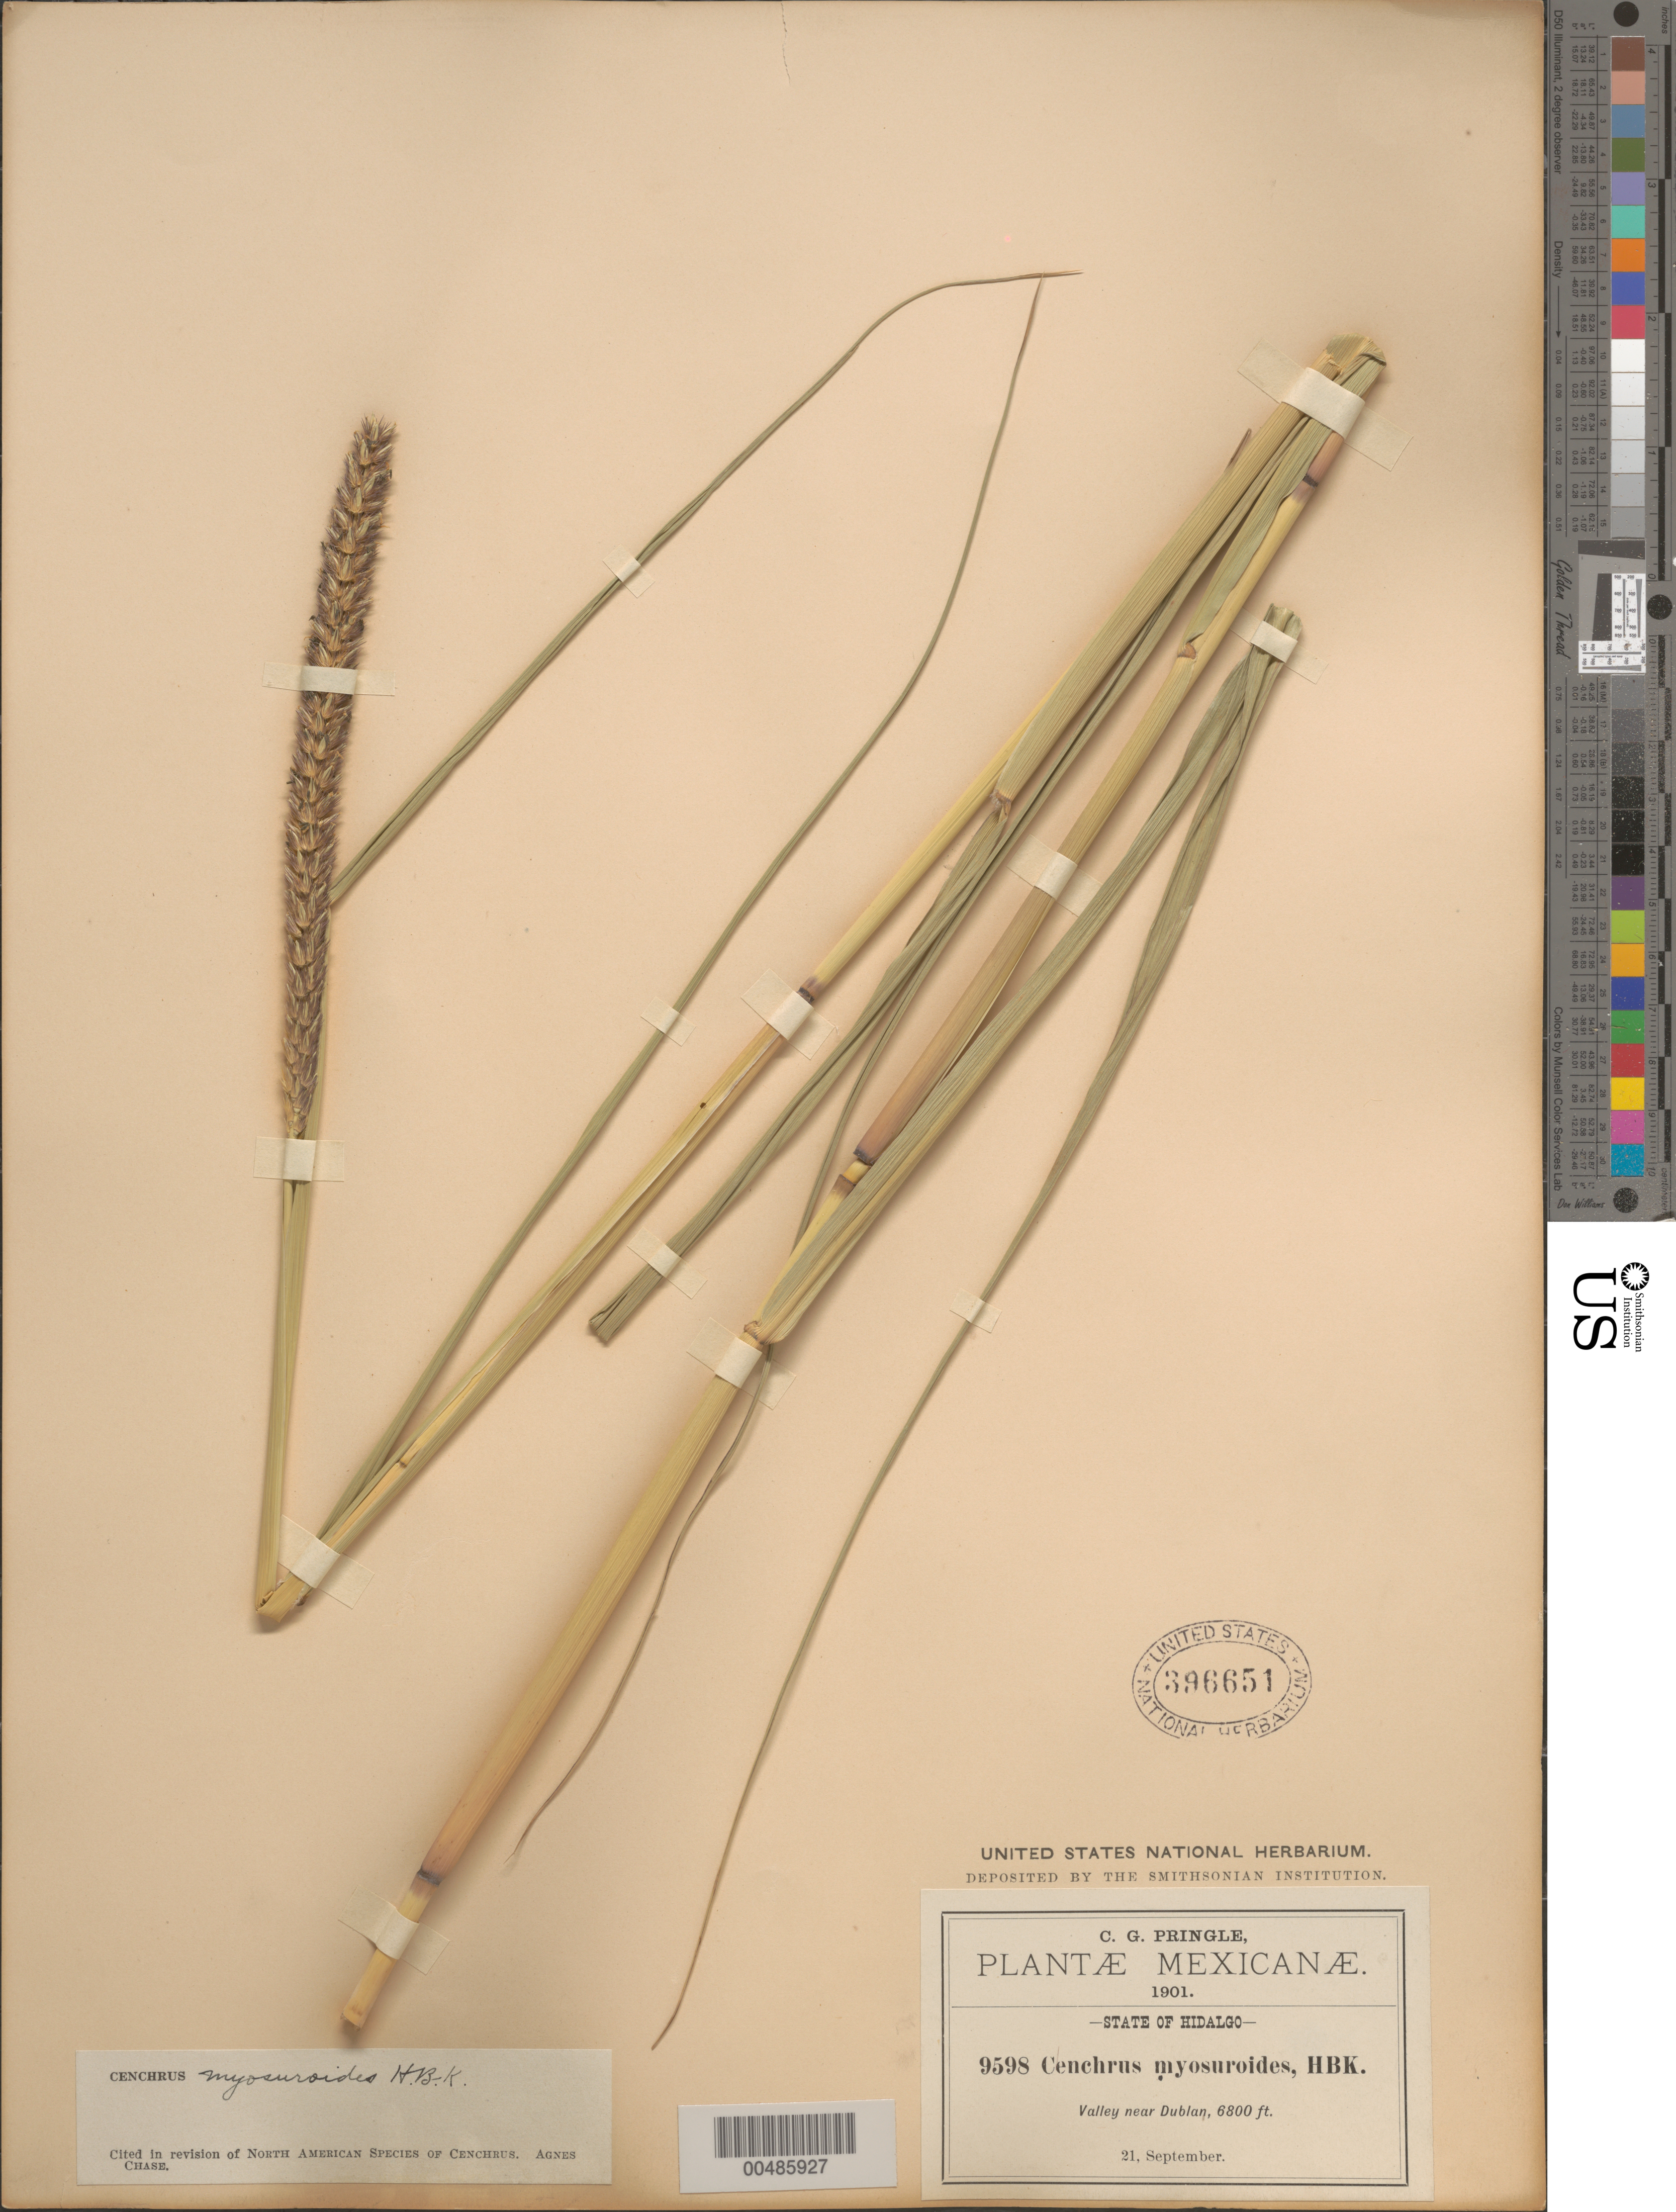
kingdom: Plantae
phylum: Tracheophyta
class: Liliopsida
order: Poales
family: Poaceae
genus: Cenchrus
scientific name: Cenchrus myosuroides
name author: Kunth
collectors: C. G. Pringle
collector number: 9598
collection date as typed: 21 Sep 1901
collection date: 1901-09-21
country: Mexico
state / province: Hidalgo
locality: Valley near Dublan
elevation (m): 2073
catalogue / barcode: US 396651